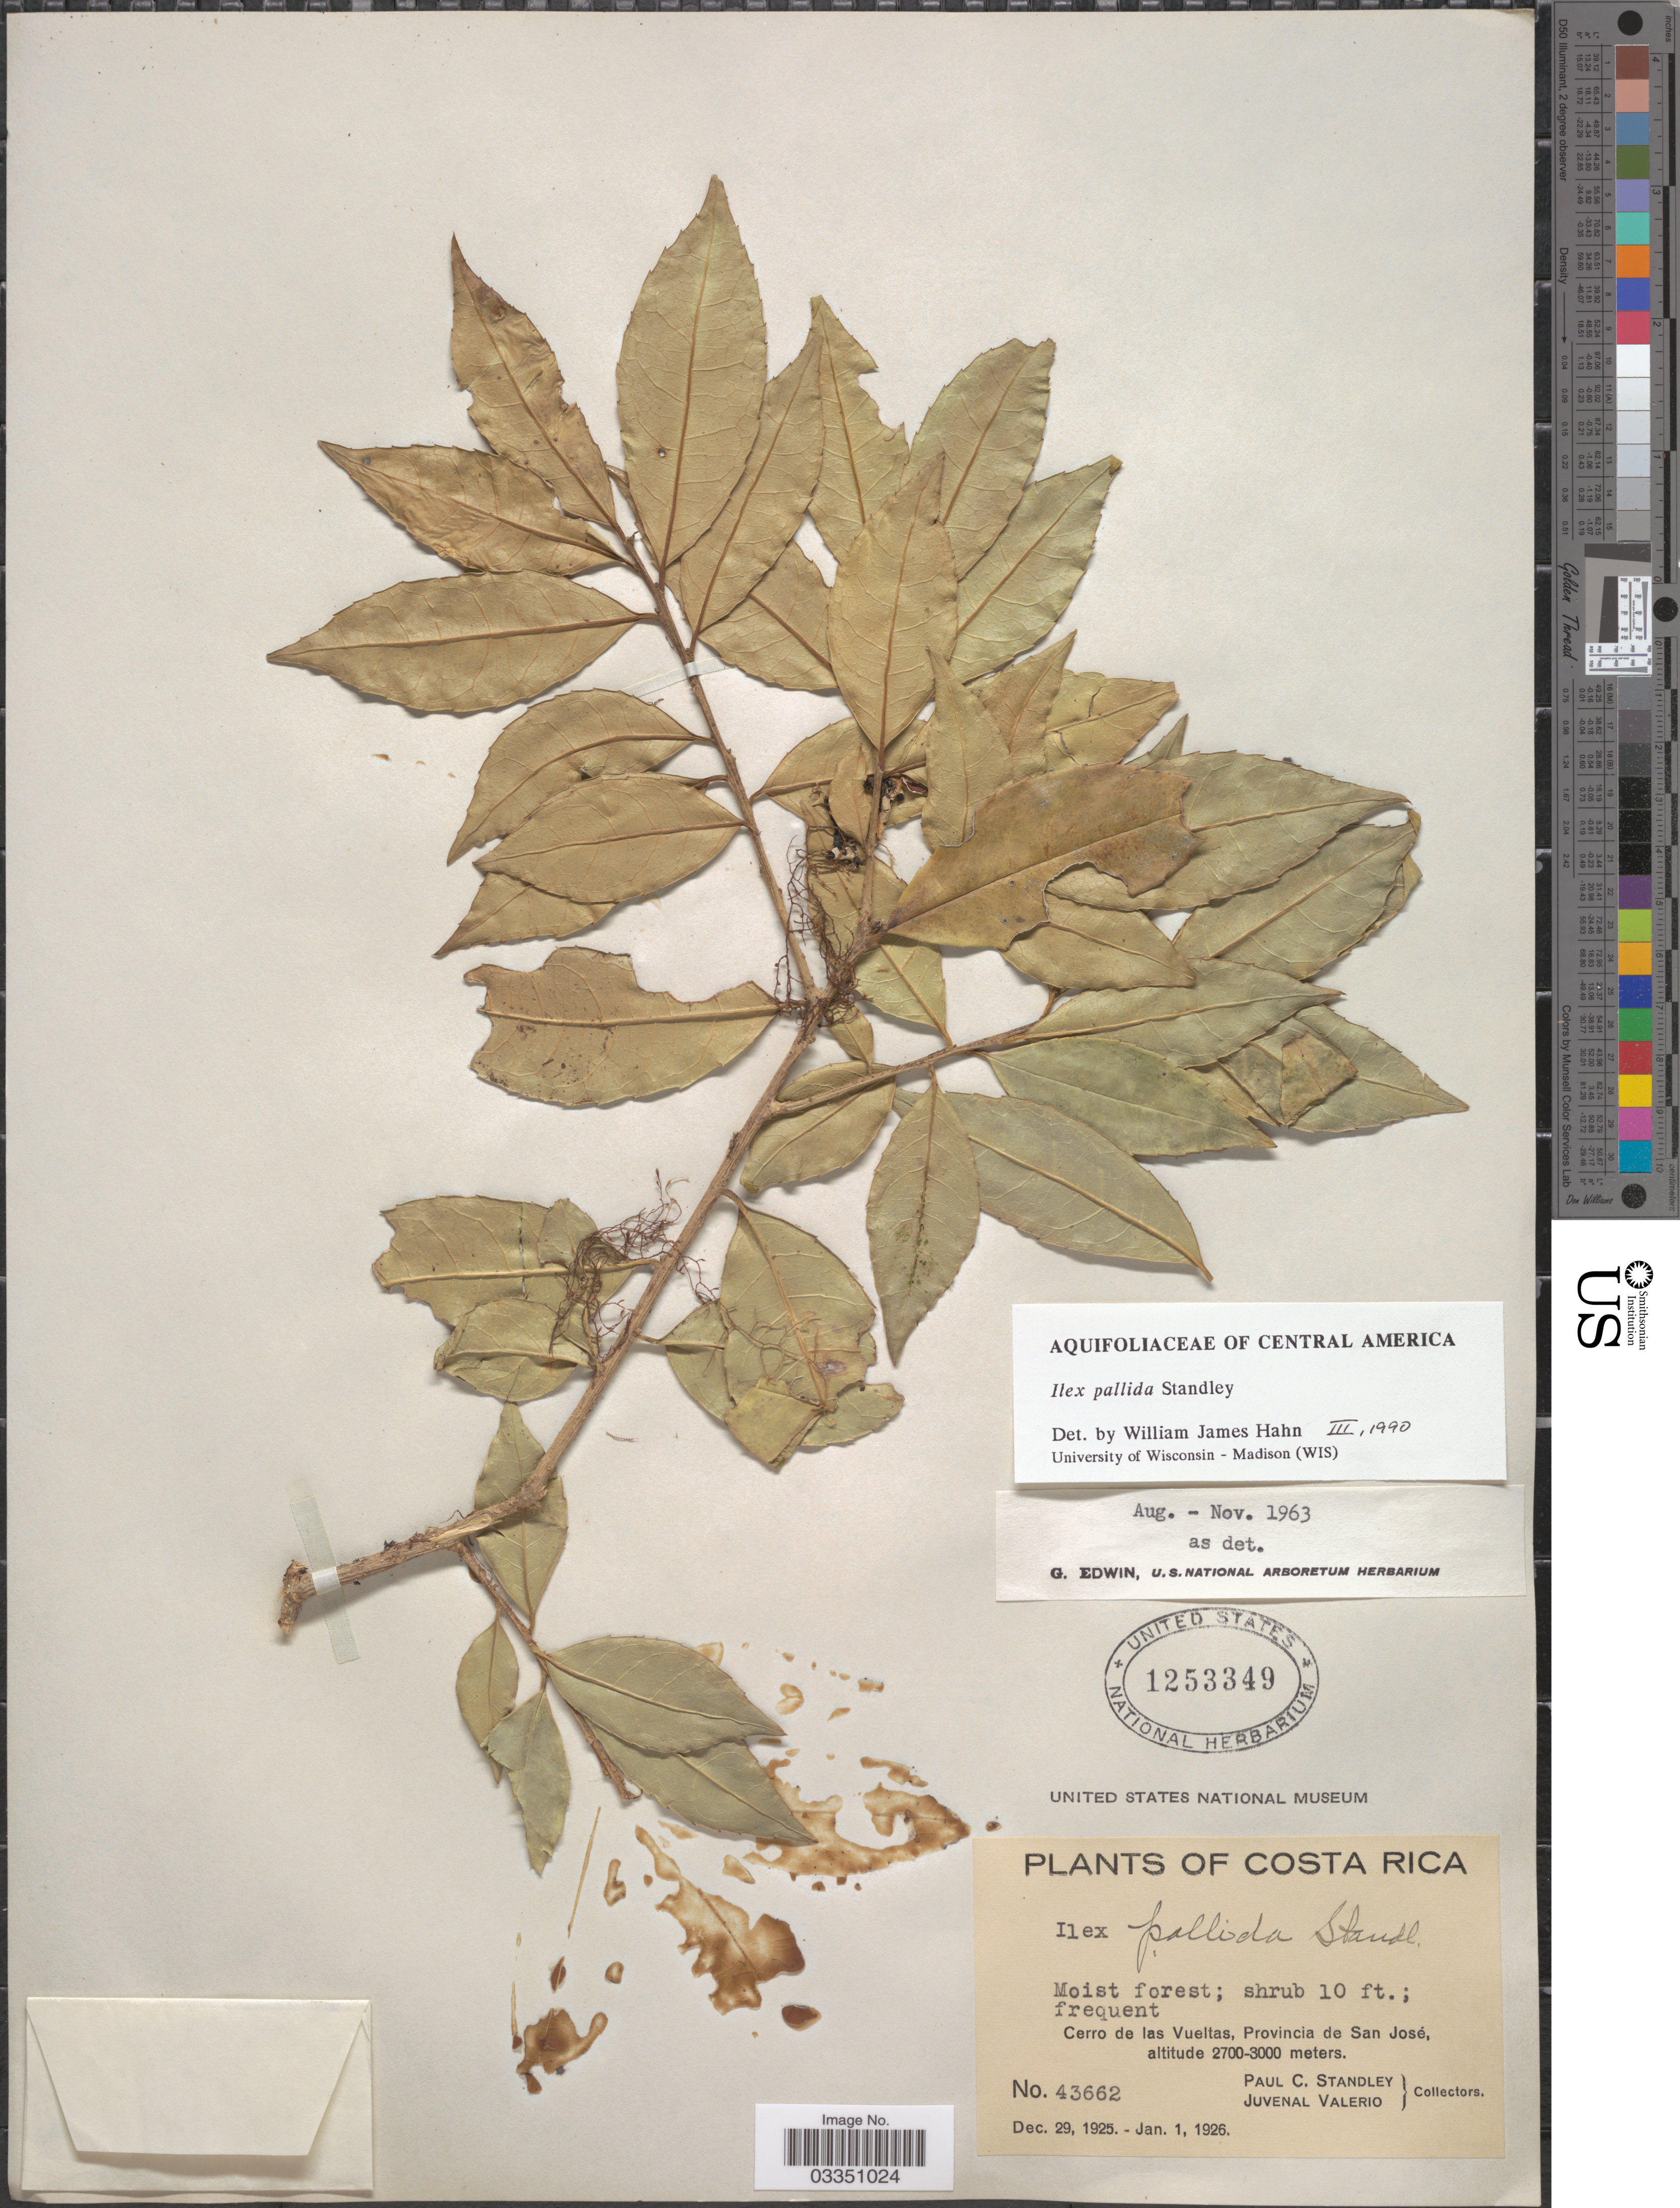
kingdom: Plantae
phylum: Tracheophyta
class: Magnoliopsida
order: Aquifoliales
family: Aquifoliaceae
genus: Ilex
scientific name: Ilex pallida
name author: Standl.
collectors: P. C. Standley & J. Valerio R.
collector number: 43662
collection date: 1925-12-29/1926-01-01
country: Costa Rica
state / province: San José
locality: Cerro de las Vueltas.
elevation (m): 2700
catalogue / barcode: US 1253349